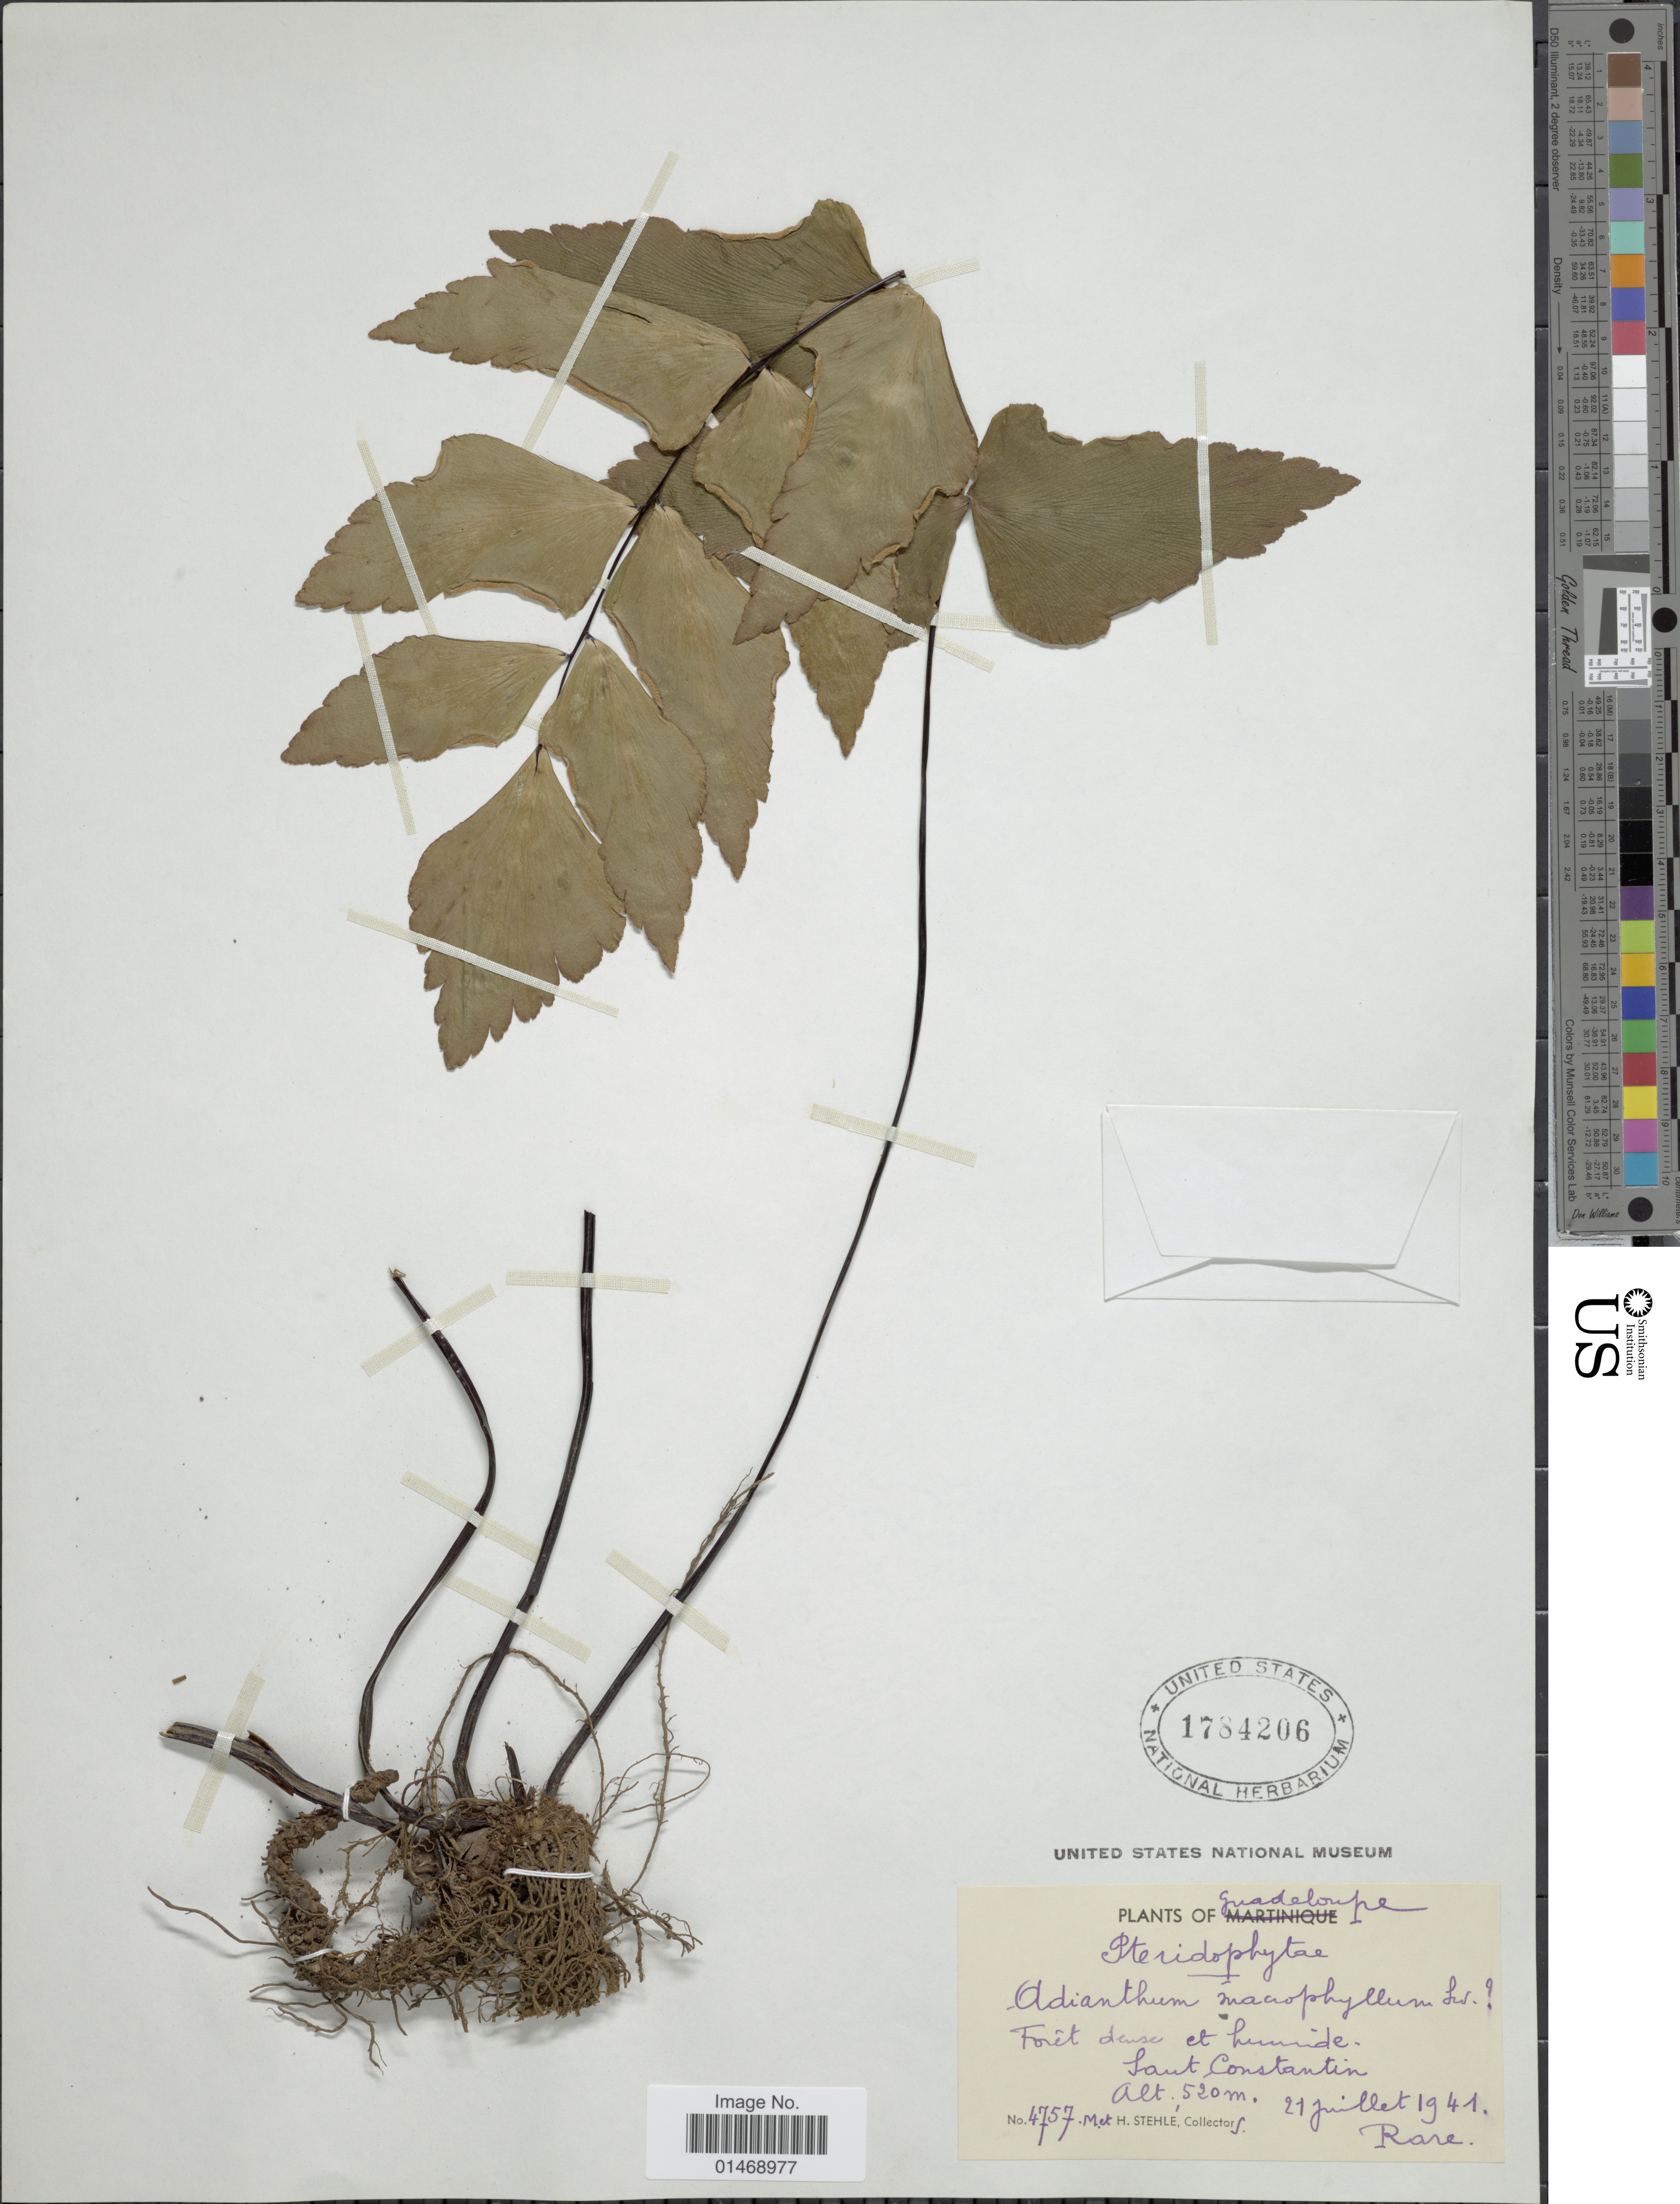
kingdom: Plantae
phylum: Tracheophyta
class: Polypodiopsida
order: Polypodiales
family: Pteridaceae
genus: Adiantum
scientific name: Adiantum macrophyllum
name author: Sw.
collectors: M. Stehlé & H. Stehlé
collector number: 4757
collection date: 1941-07-21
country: Guadeloupe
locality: Forét dense et humide Sant Constantin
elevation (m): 520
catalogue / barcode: US 1784206